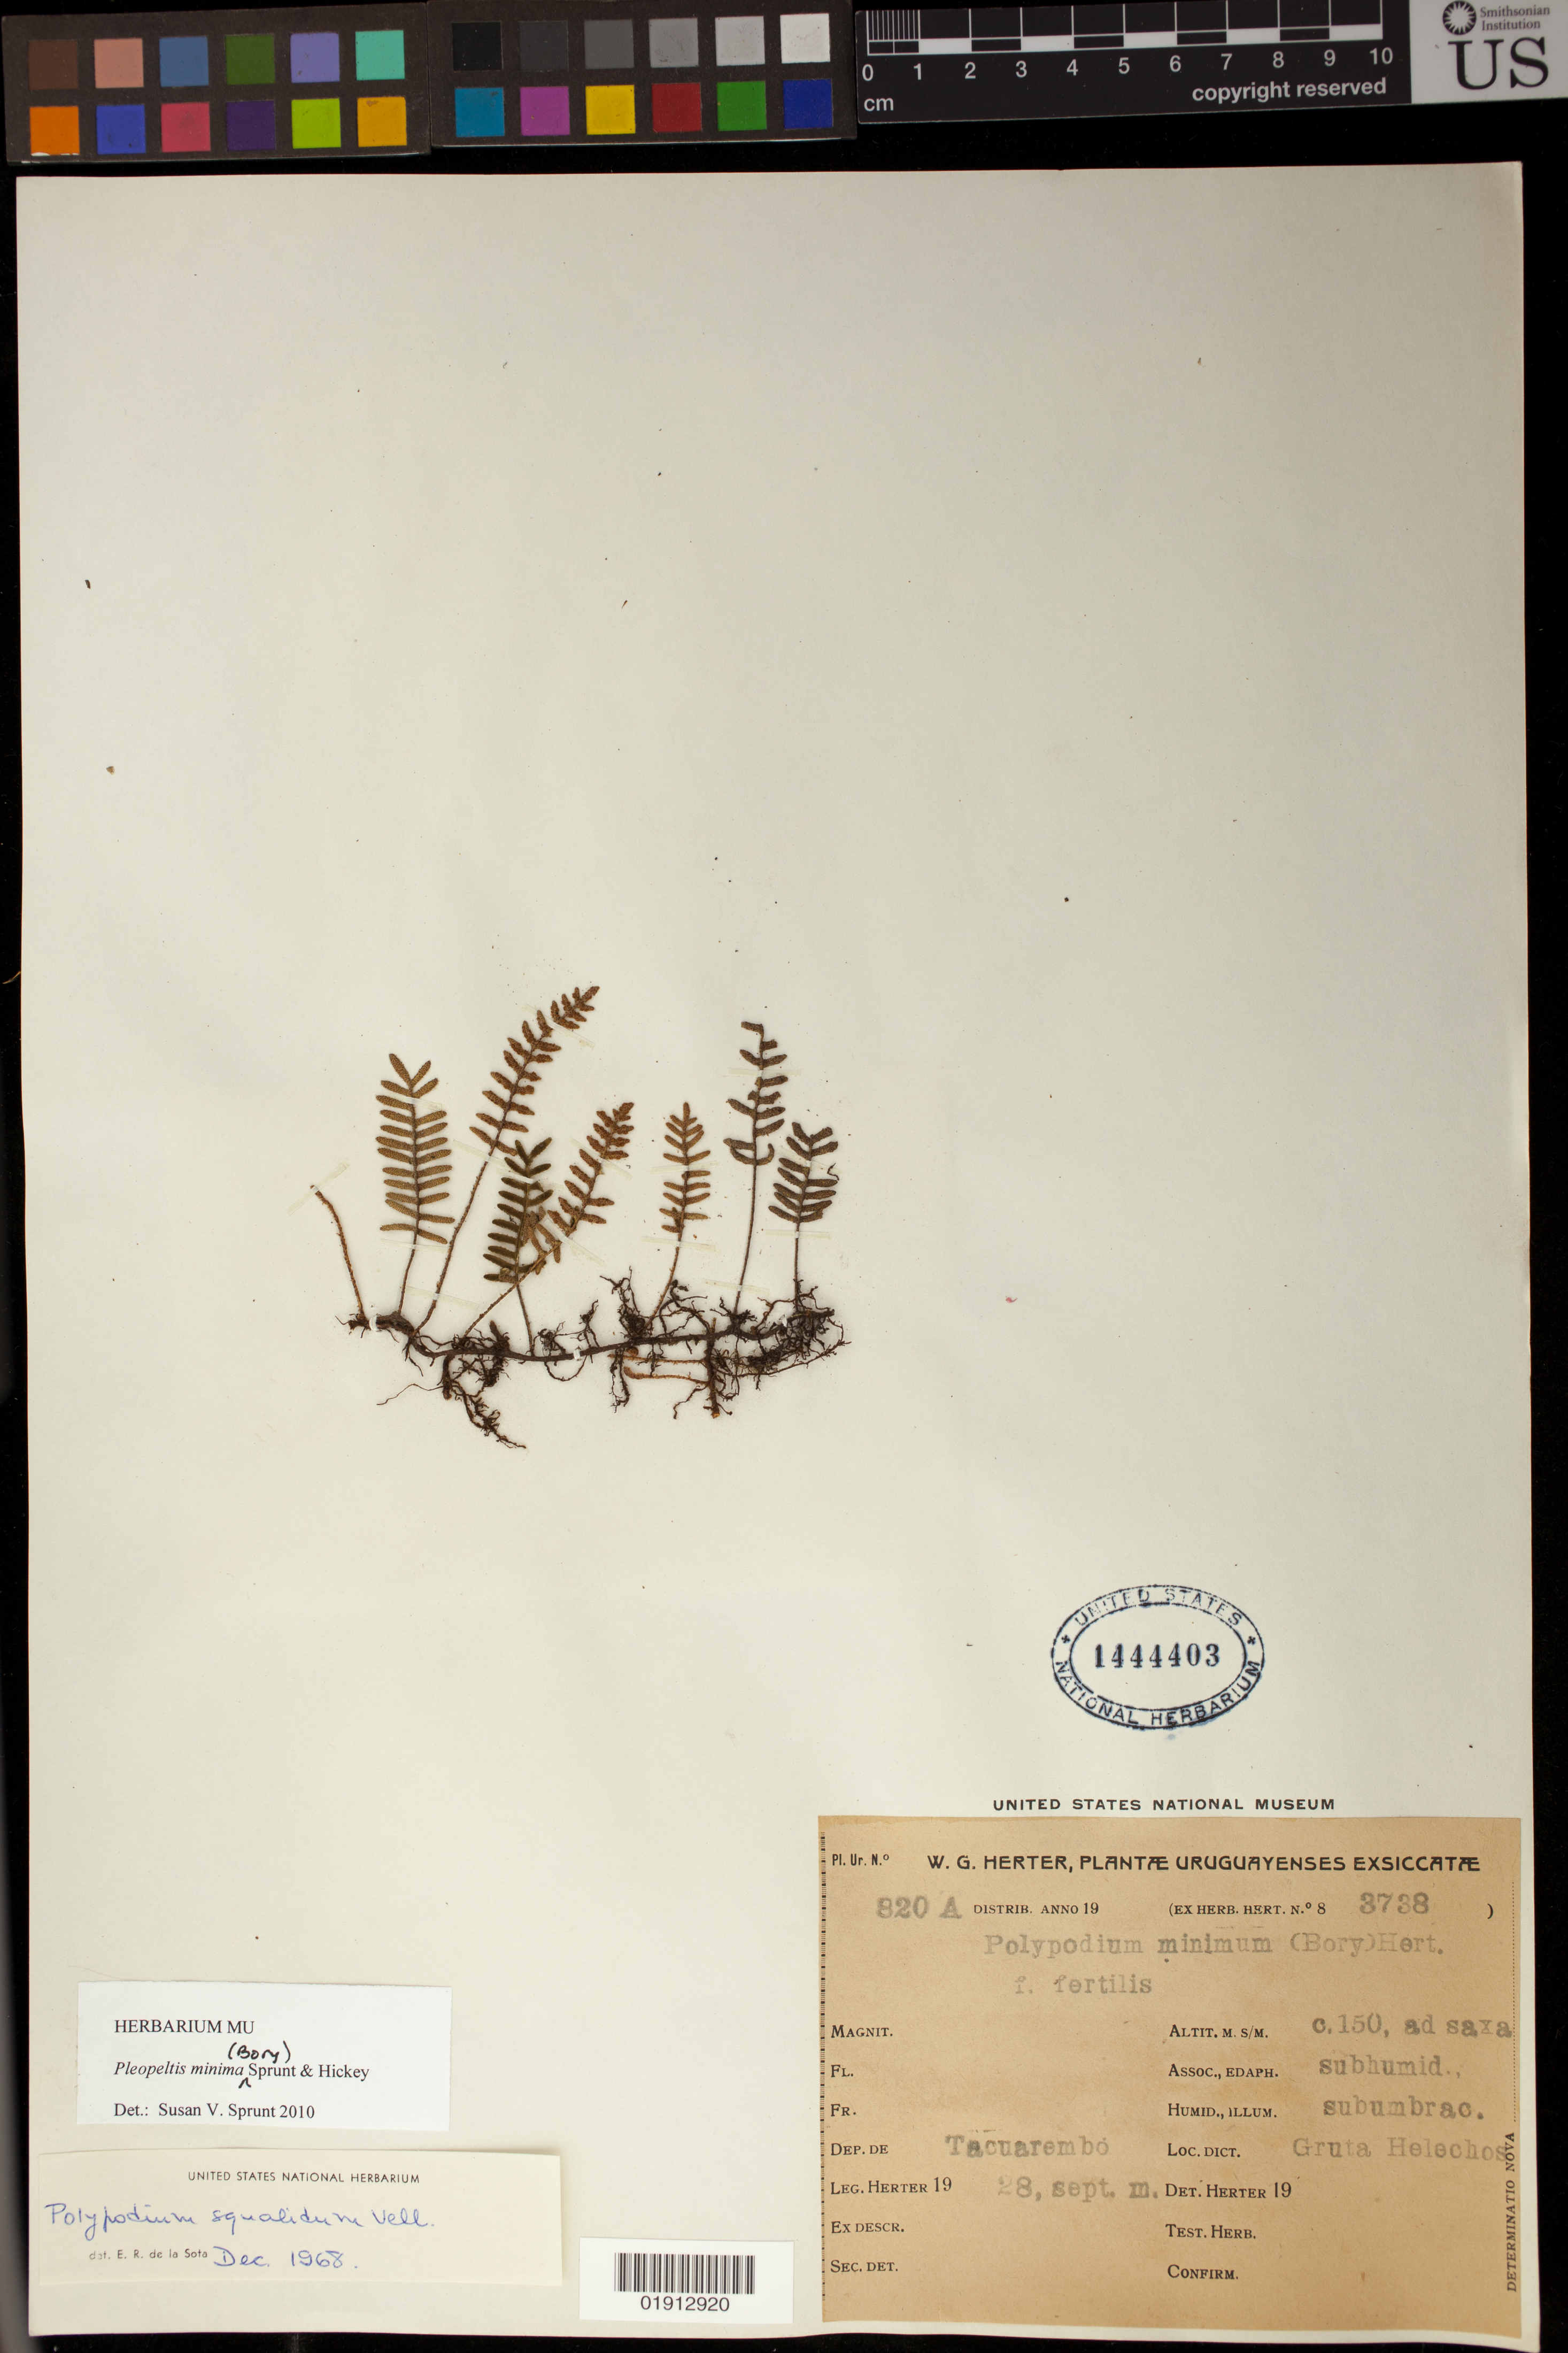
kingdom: Plantae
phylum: Tracheophyta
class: Polypodiopsida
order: Polypodiales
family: Polypodiaceae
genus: Pleopeltis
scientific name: Pleopeltis minima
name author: (Bory) J. Prado & R. Y. Hirai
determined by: Sprunt, S. V.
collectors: W. G. Herter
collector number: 83738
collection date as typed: Sep 1928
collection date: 1928-09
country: Uruguay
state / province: Tacuarembó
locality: Gruta Helechos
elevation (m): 150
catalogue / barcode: US 1444403